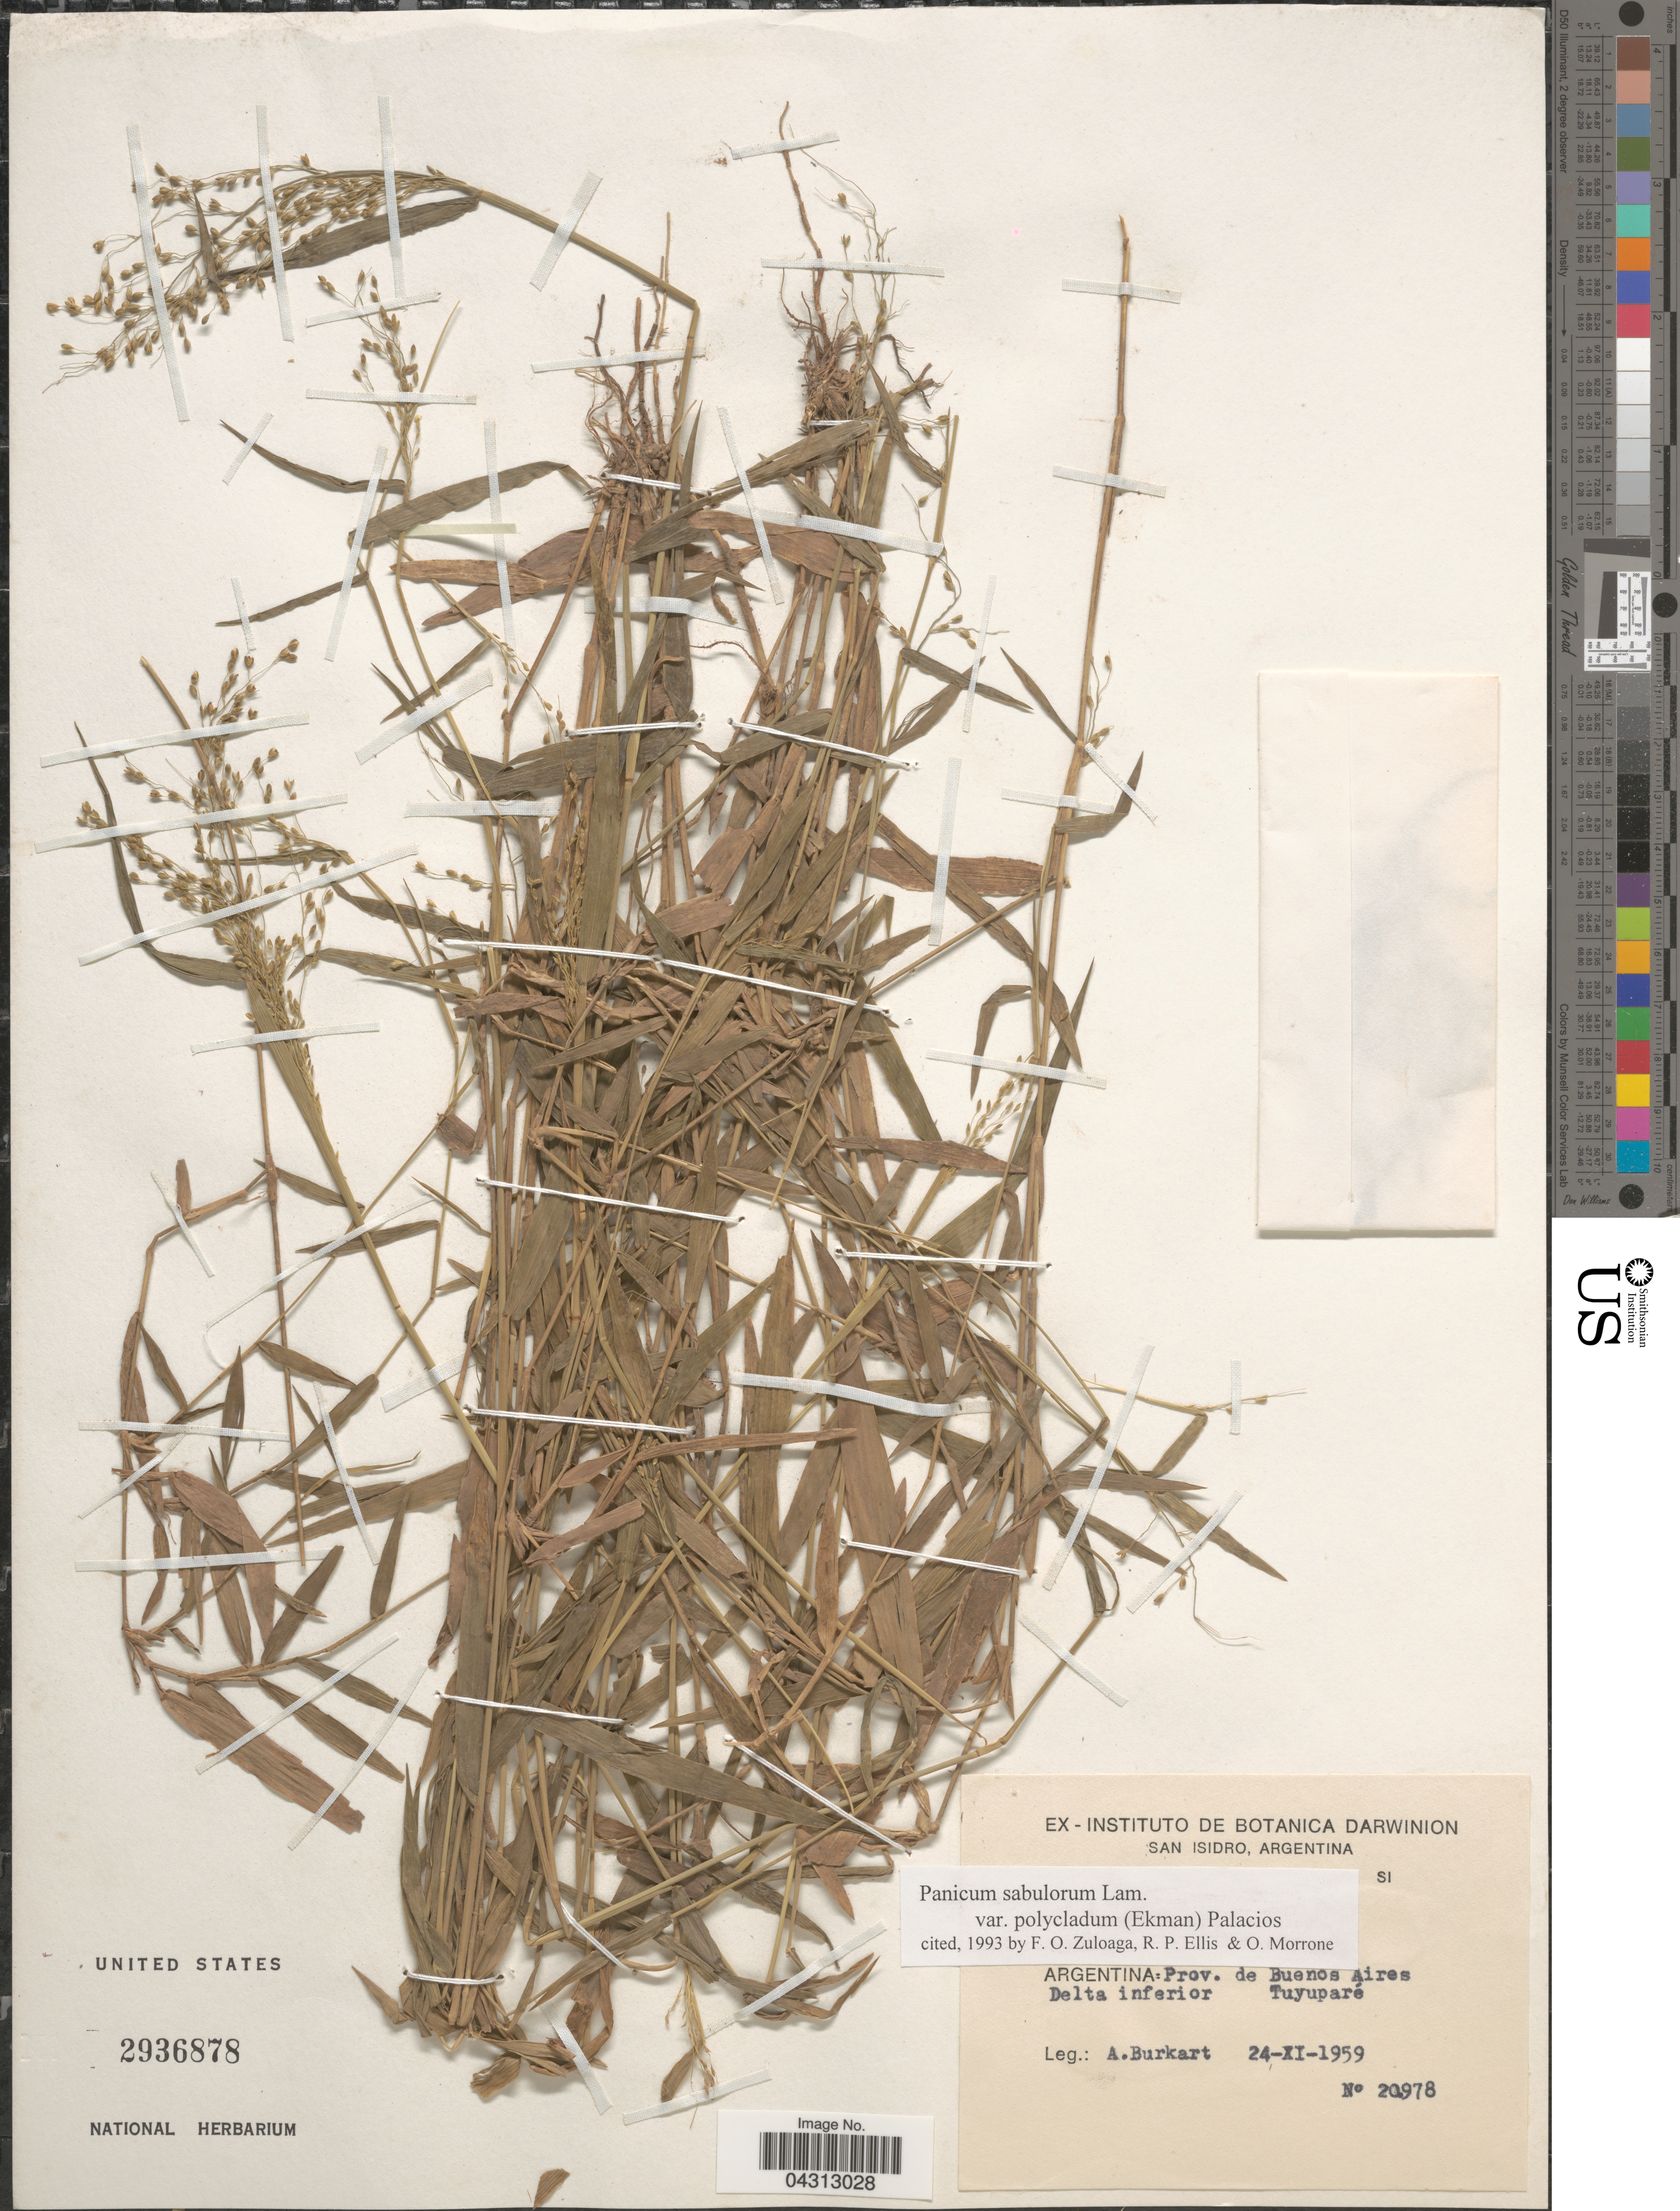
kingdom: Plantae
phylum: Tracheophyta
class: Liliopsida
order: Poales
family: Poaceae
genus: Dichanthelium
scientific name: Dichanthelium sabulorum var. polycladum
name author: (Ekman) Zuloaga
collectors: A. E. Burkart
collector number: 20978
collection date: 1959-11-24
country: Argentina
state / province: Buenos Aires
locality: Delta inferior Tuyuparé.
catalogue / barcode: US 2936878